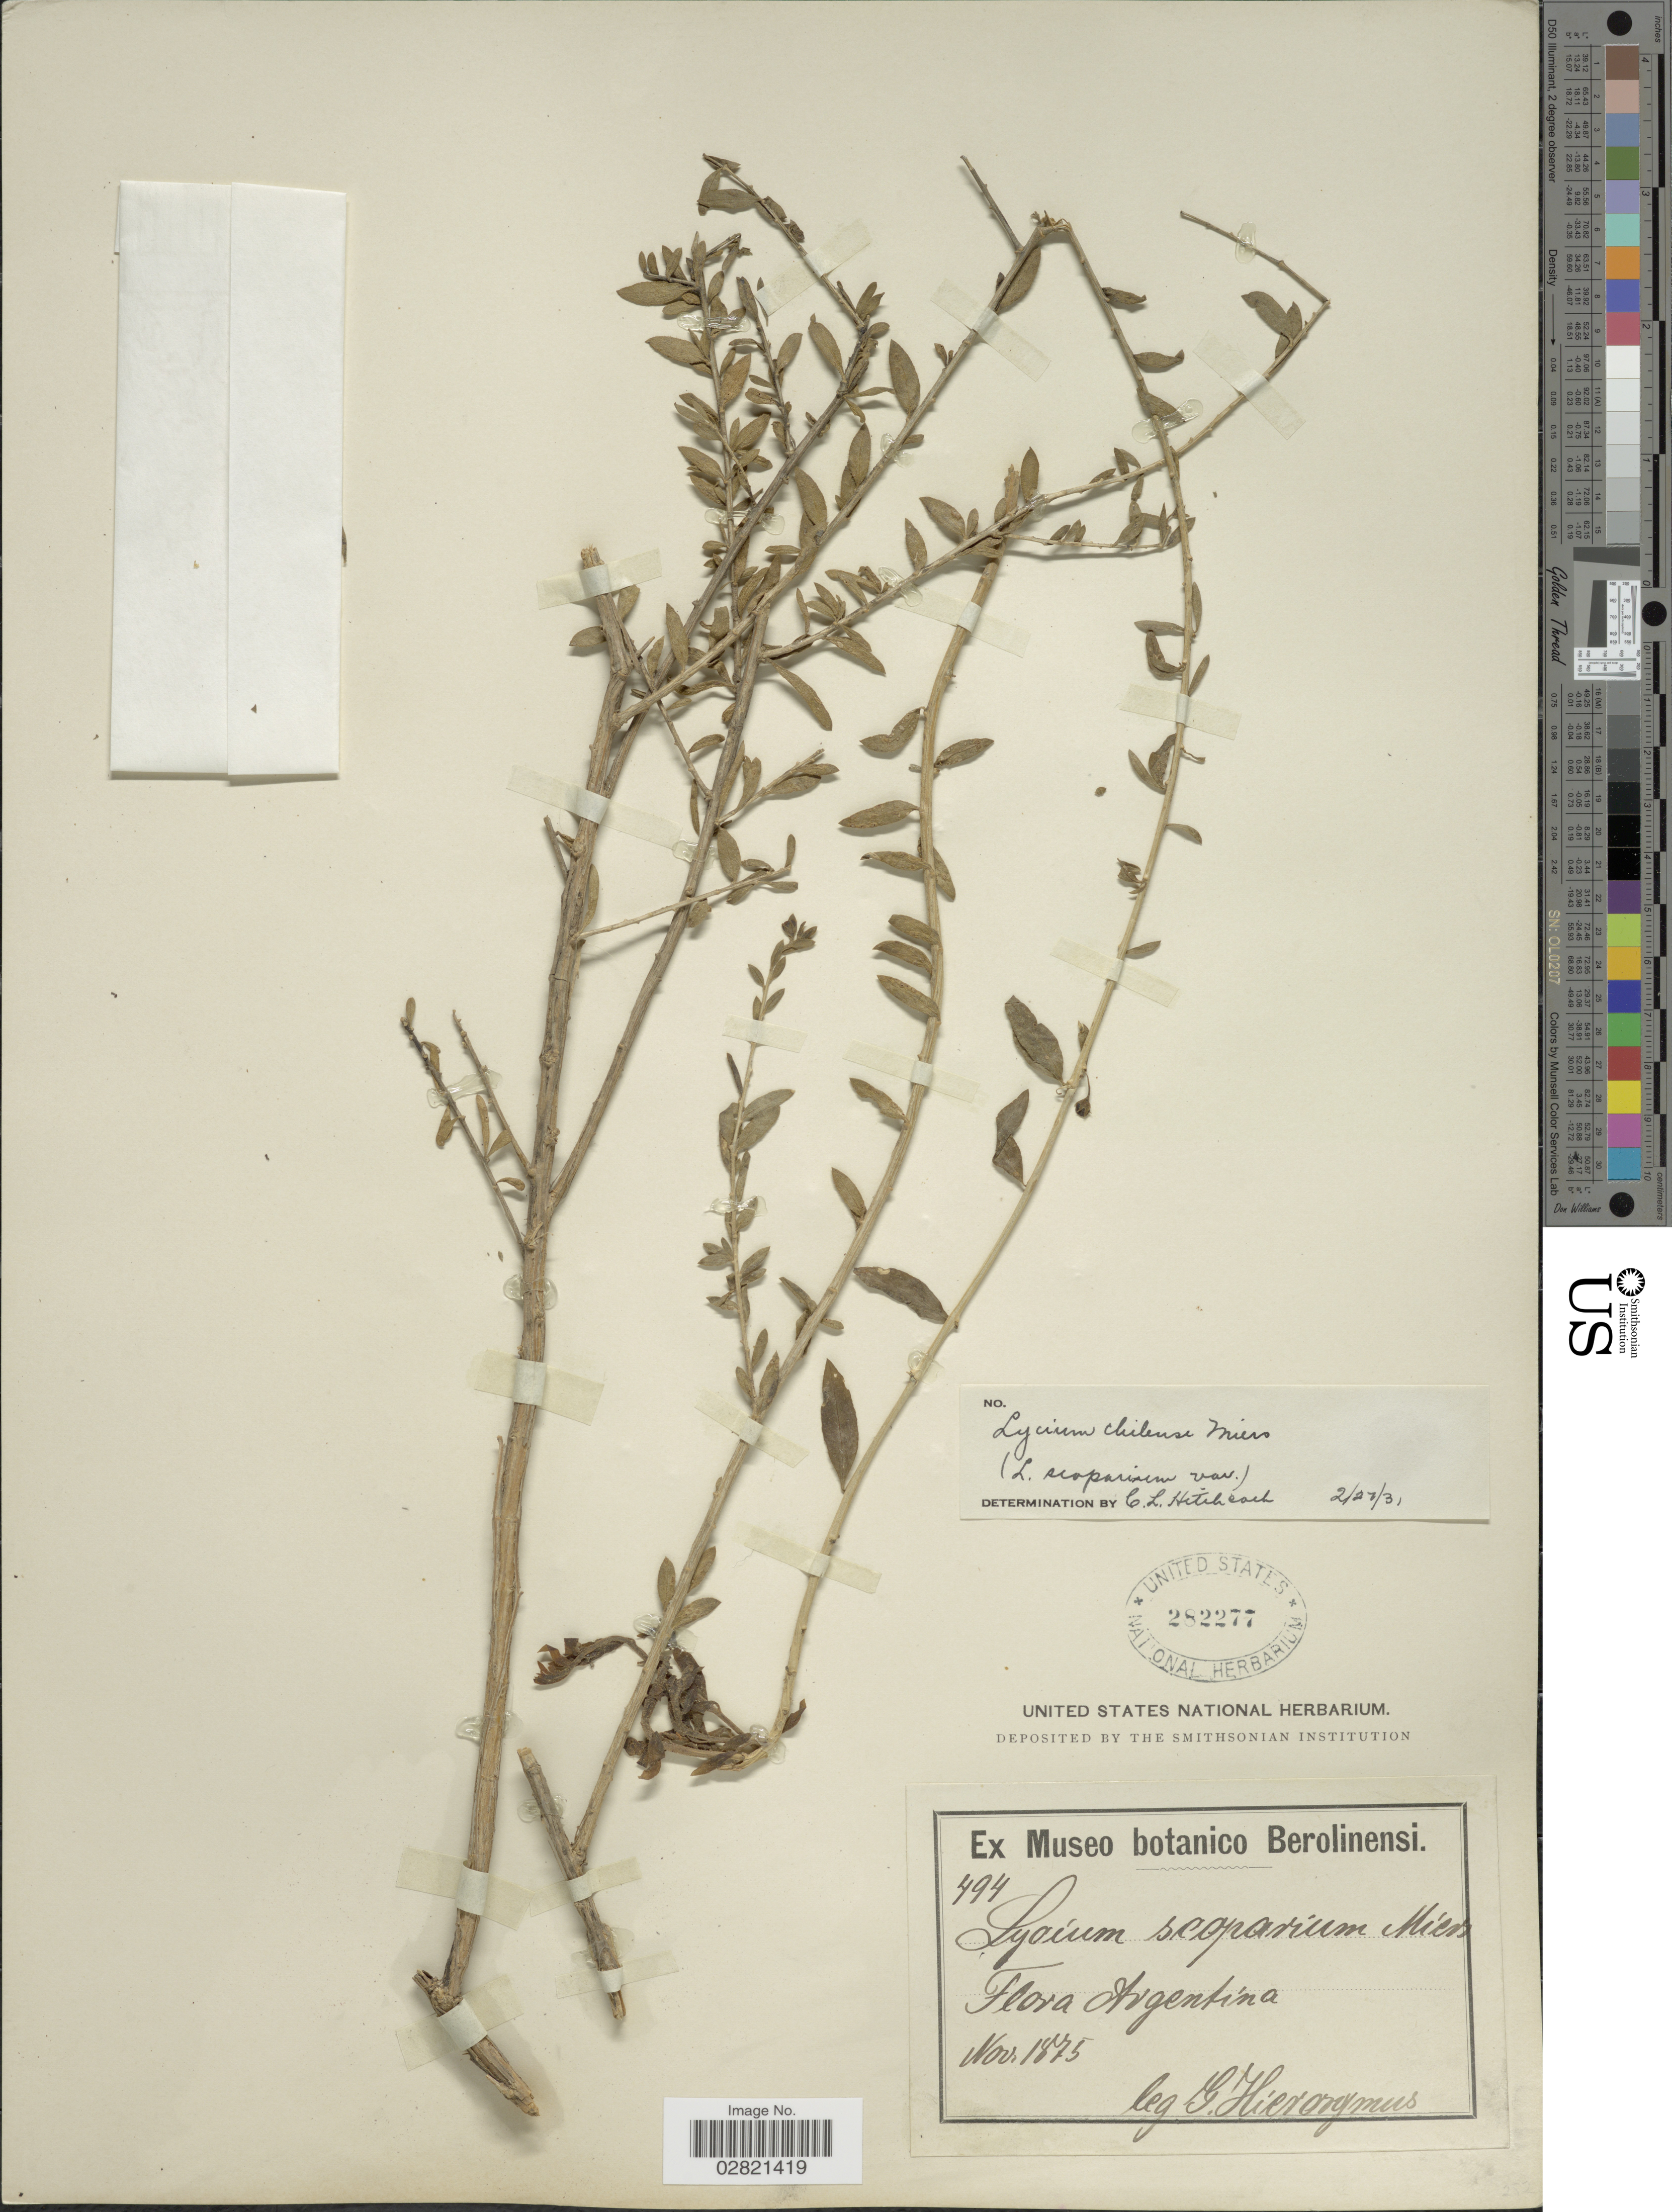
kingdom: Plantae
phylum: Tracheophyta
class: Magnoliopsida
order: Solanales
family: Solanaceae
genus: Lycium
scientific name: Lycium chilense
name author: Bertero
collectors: G. H. Hieronymus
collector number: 494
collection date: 1875-11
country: Argentina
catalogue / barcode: US 282277